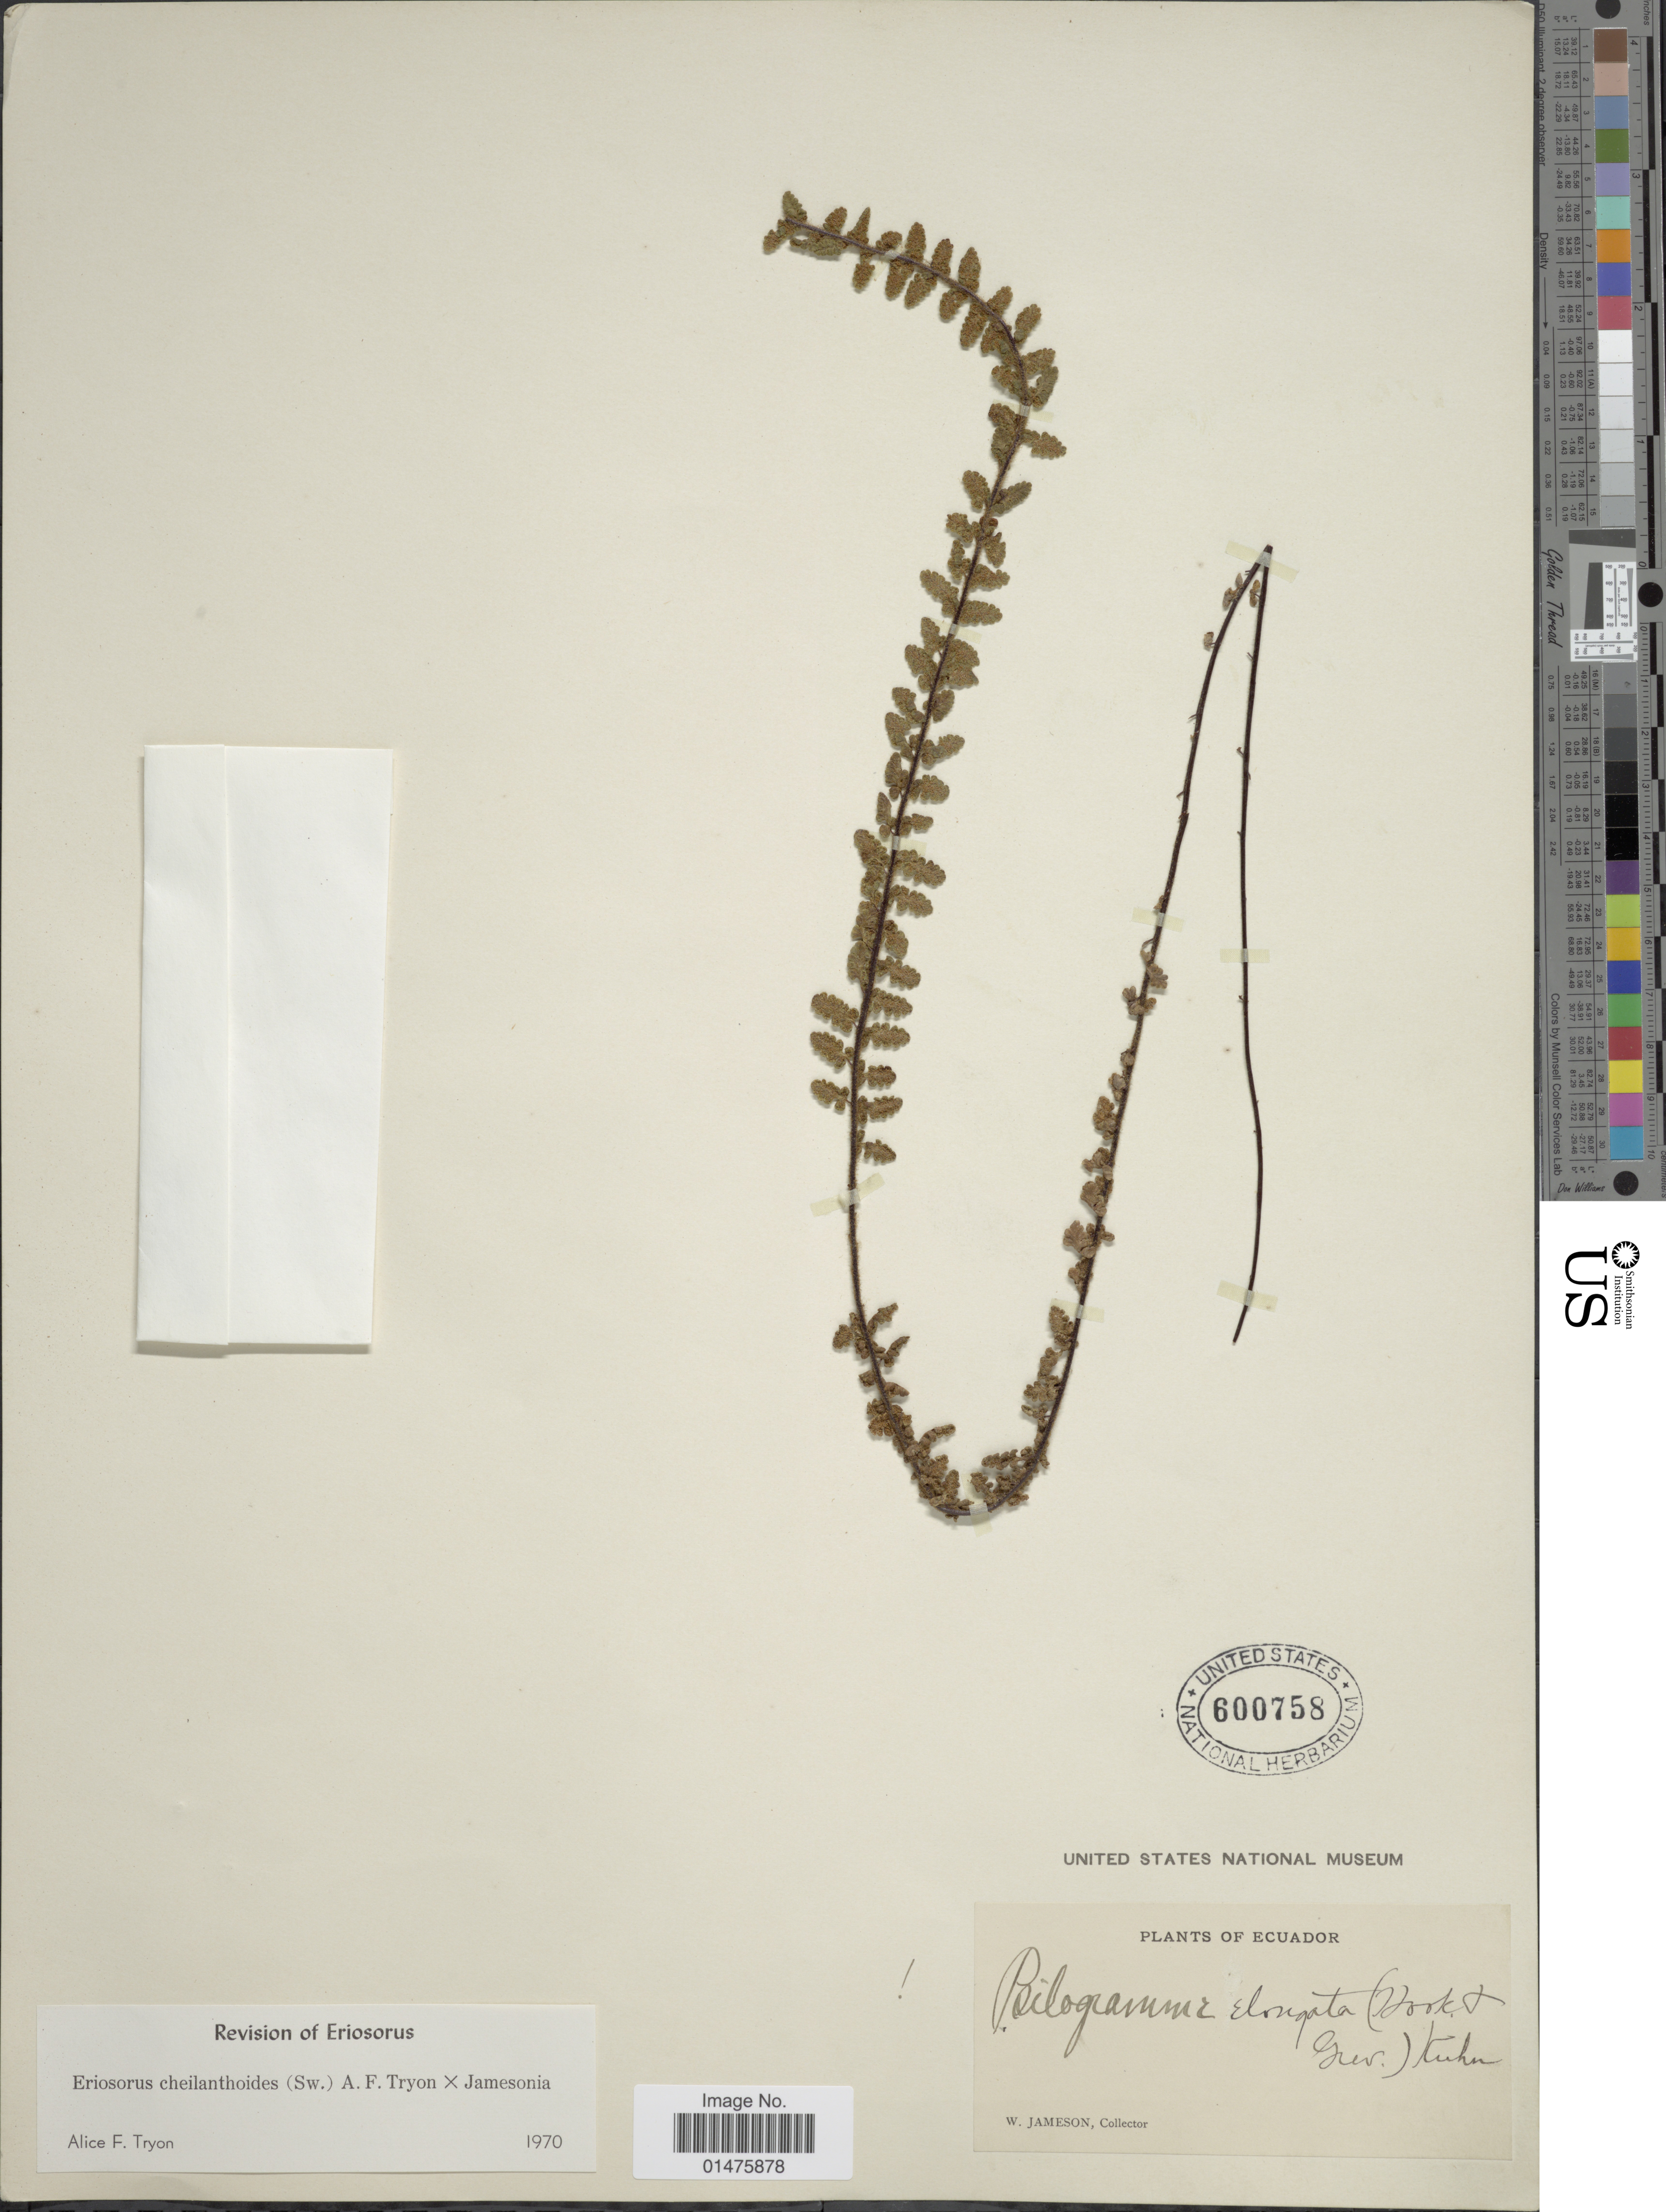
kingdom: Plantae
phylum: Tracheophyta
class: Polypodiopsida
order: Polypodiales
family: Pteridaceae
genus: Jamesonia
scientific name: Jamesonia cheilanthoides x J. jamesonia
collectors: W. Jameson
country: Ecuador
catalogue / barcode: US 600758